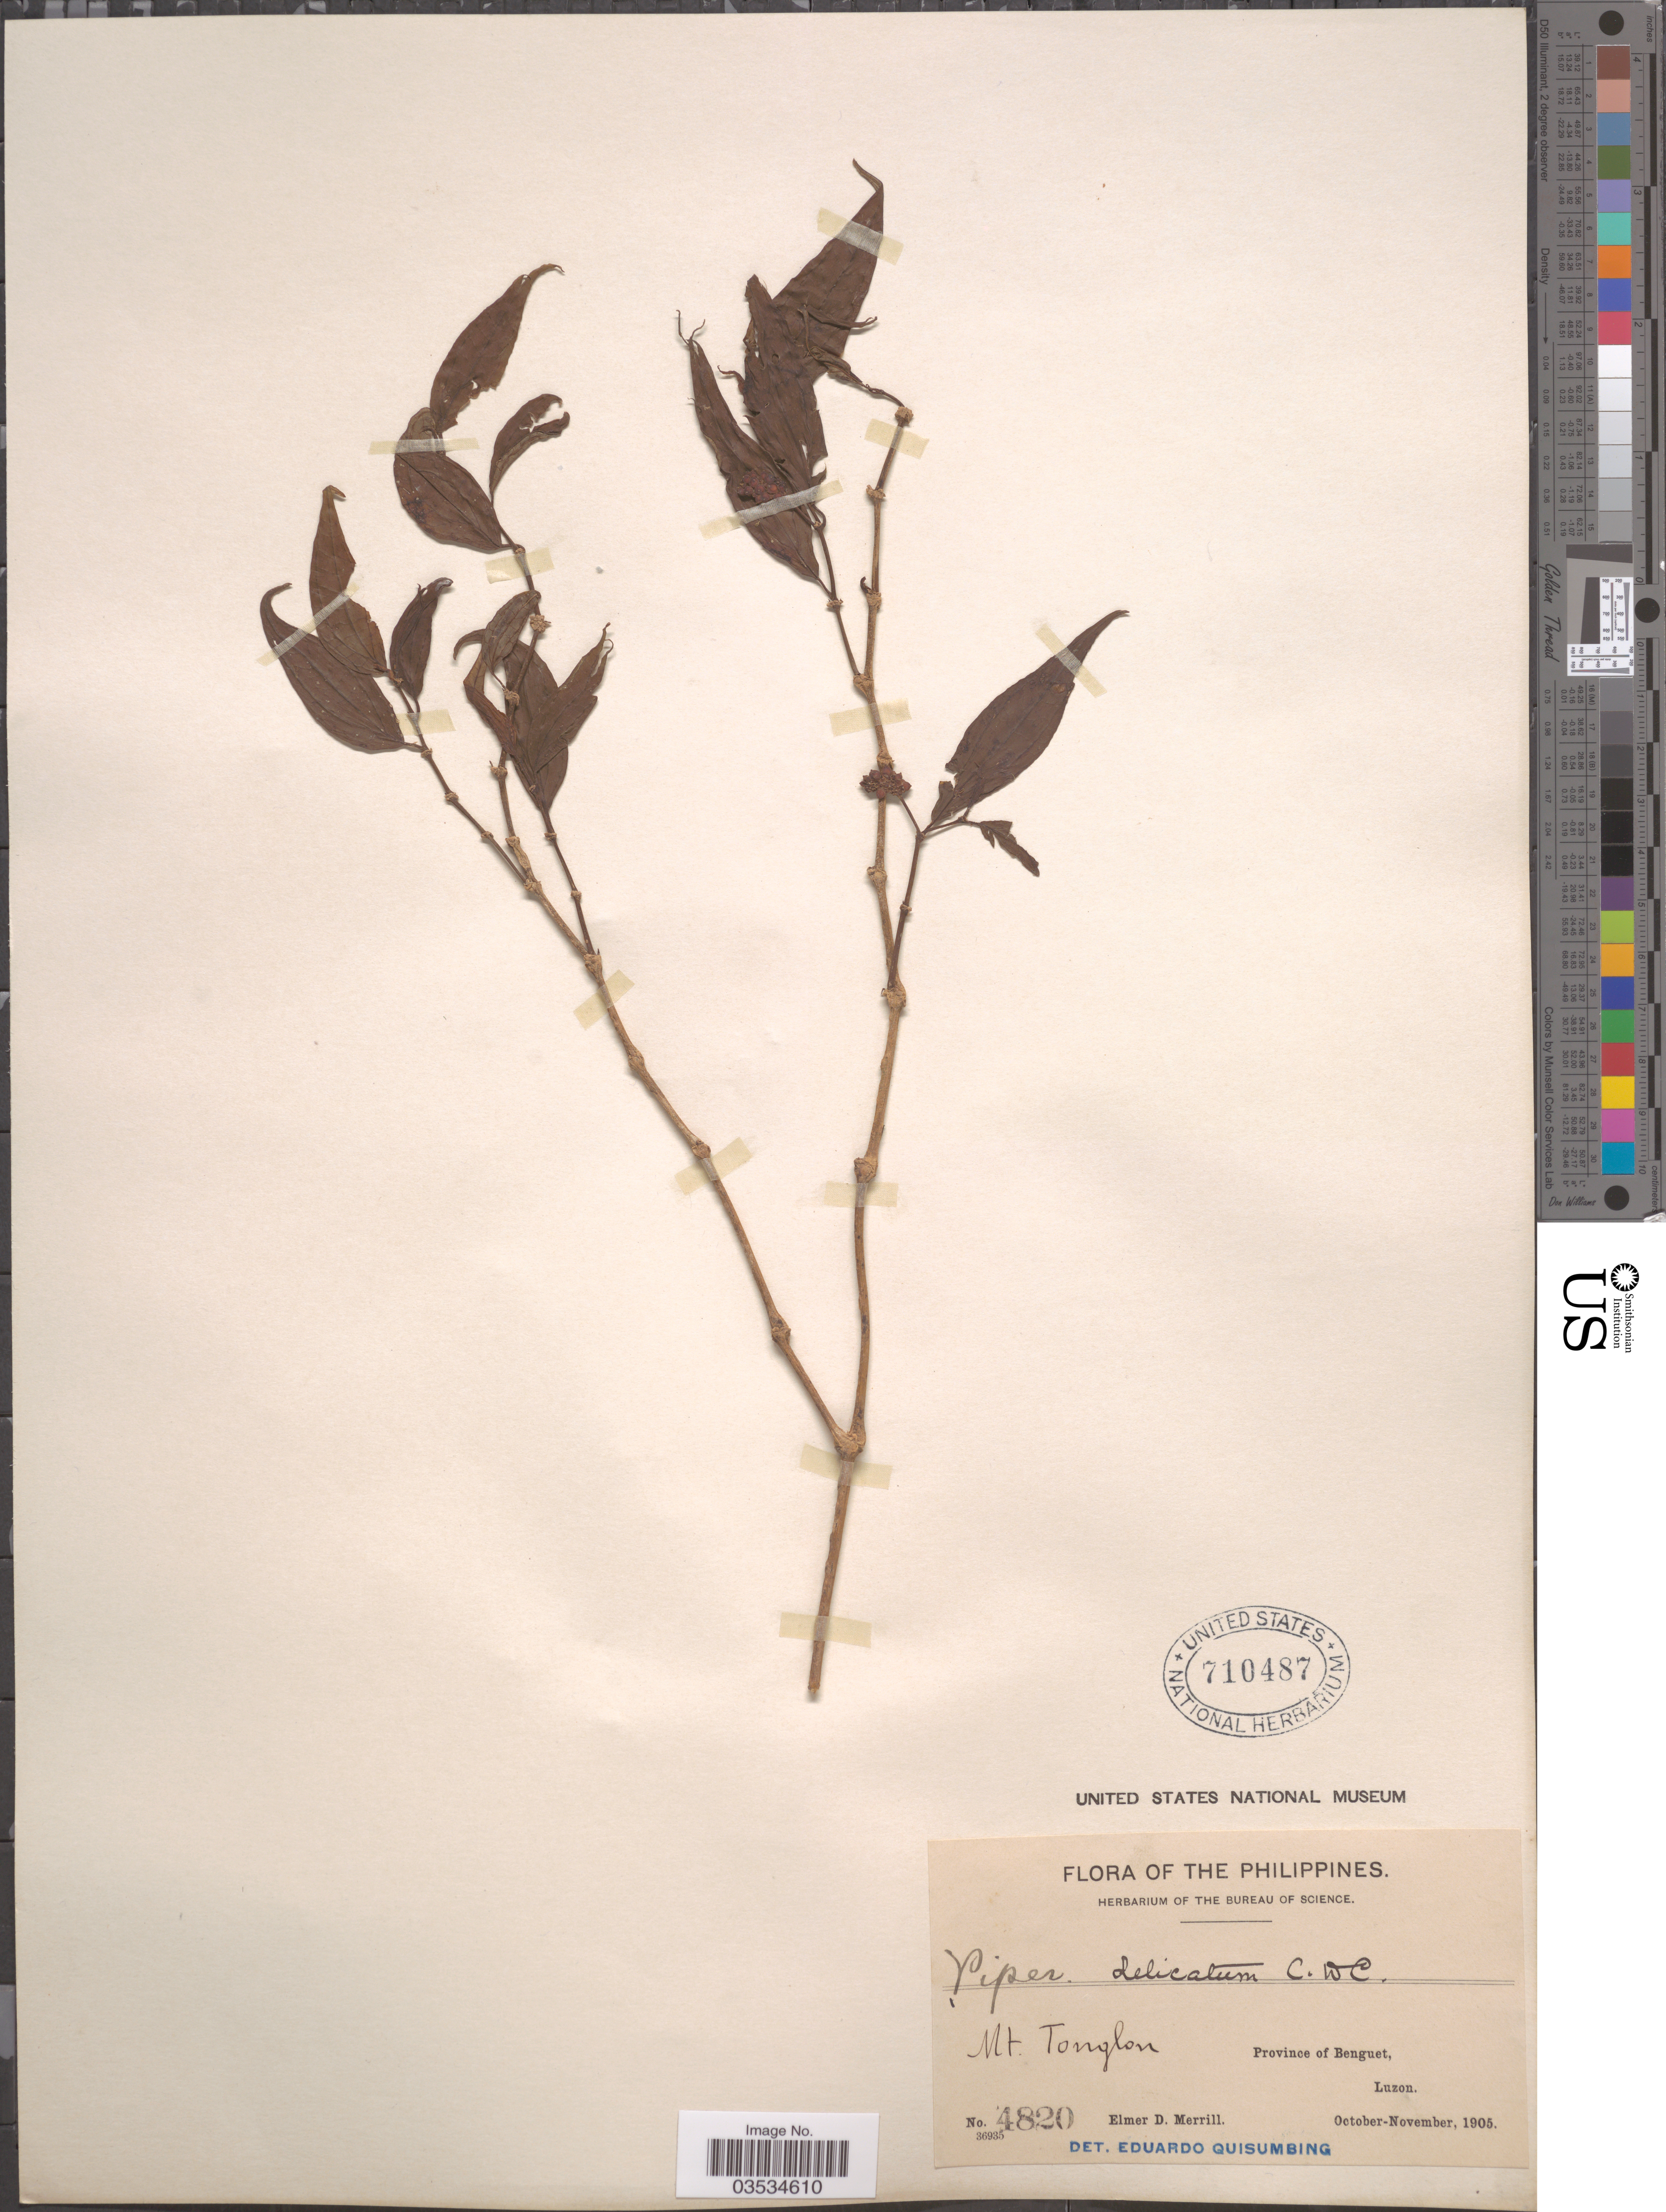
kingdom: Plantae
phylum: Tracheophyta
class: Magnoliopsida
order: Piperales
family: Piperaceae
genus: Piper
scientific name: Piper delicatum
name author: C. DC. in Elmer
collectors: E. D. Merrill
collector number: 4820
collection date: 1905-10/1905-11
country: Philippines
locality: Mt. Tonglon. Province of Benguet, Luzon.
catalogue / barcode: US 710487